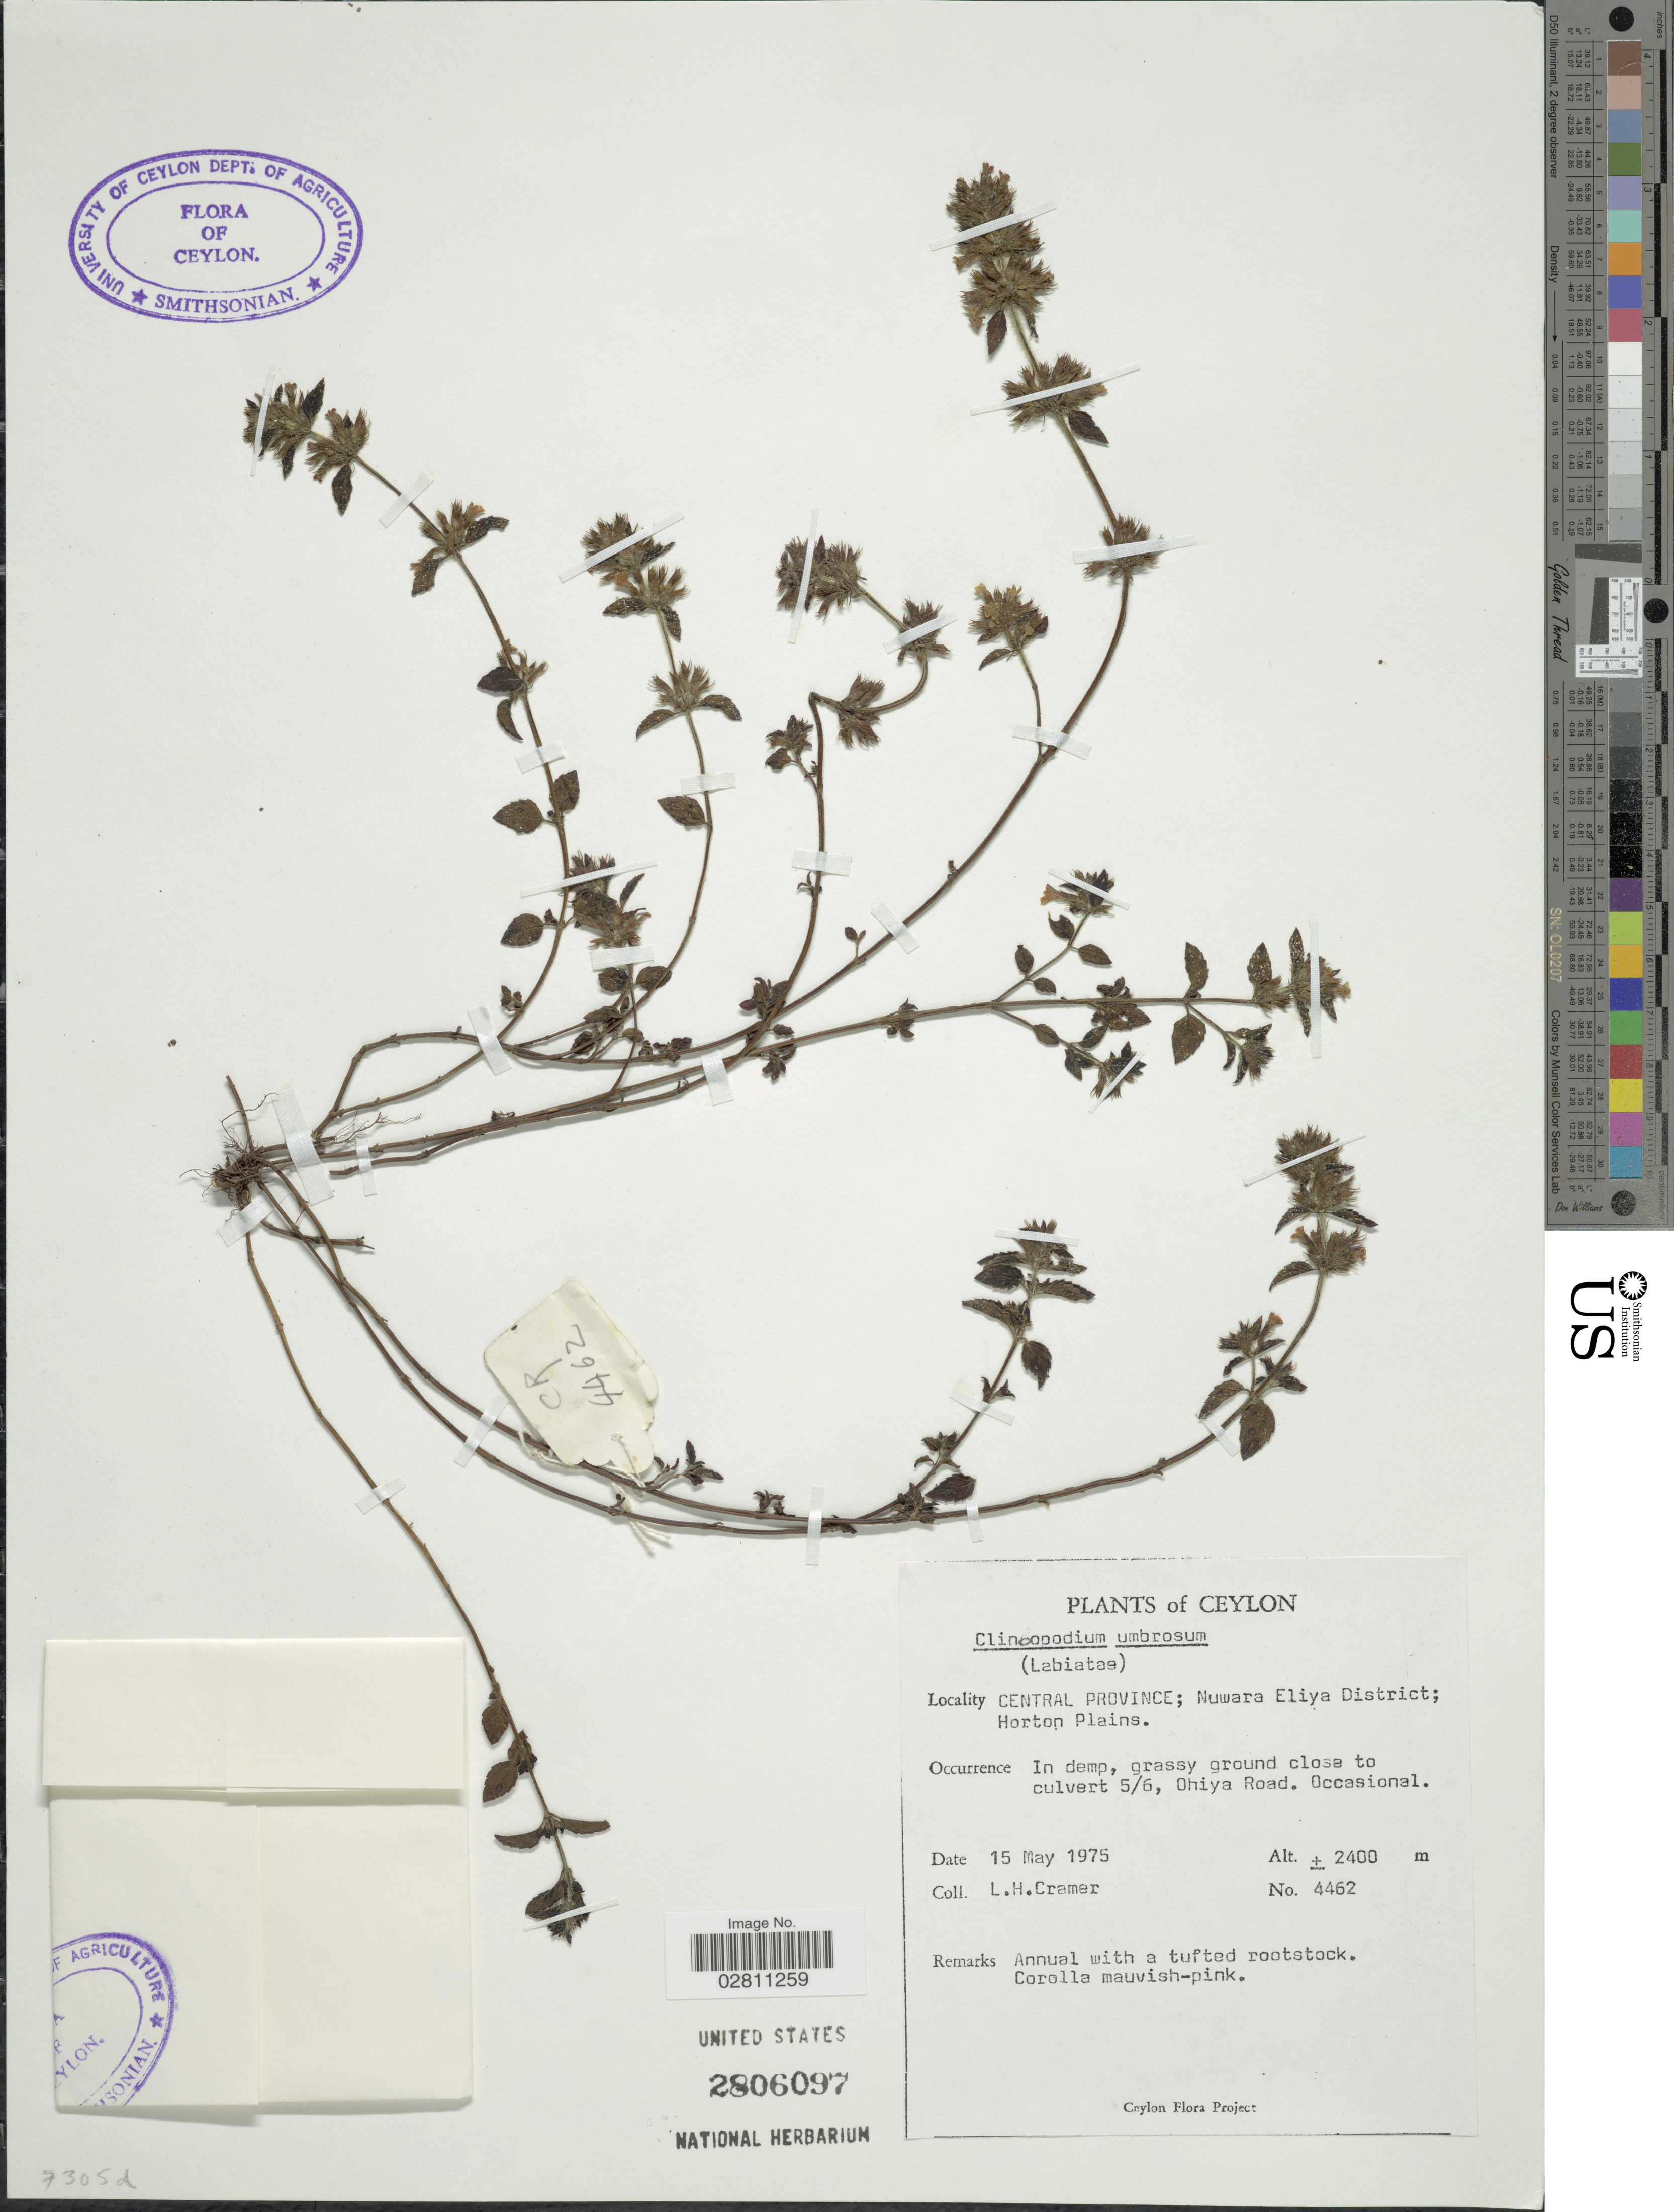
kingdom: Plantae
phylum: Tracheophyta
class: Magnoliopsida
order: Lamiales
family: Lamiaceae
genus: Clinopodium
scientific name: Clinopodium umbrosum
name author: (M. Bieb.) C. Koch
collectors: L. H. Cramer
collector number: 4462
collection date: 1975-05-15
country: Sri Lanka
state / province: Central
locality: Ceylon, Central Province; Nuwara Eliya District; Horton Plains. In demp, grassy round close to culvert 5/6, Ohiya Road.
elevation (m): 2400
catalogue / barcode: US 2806097